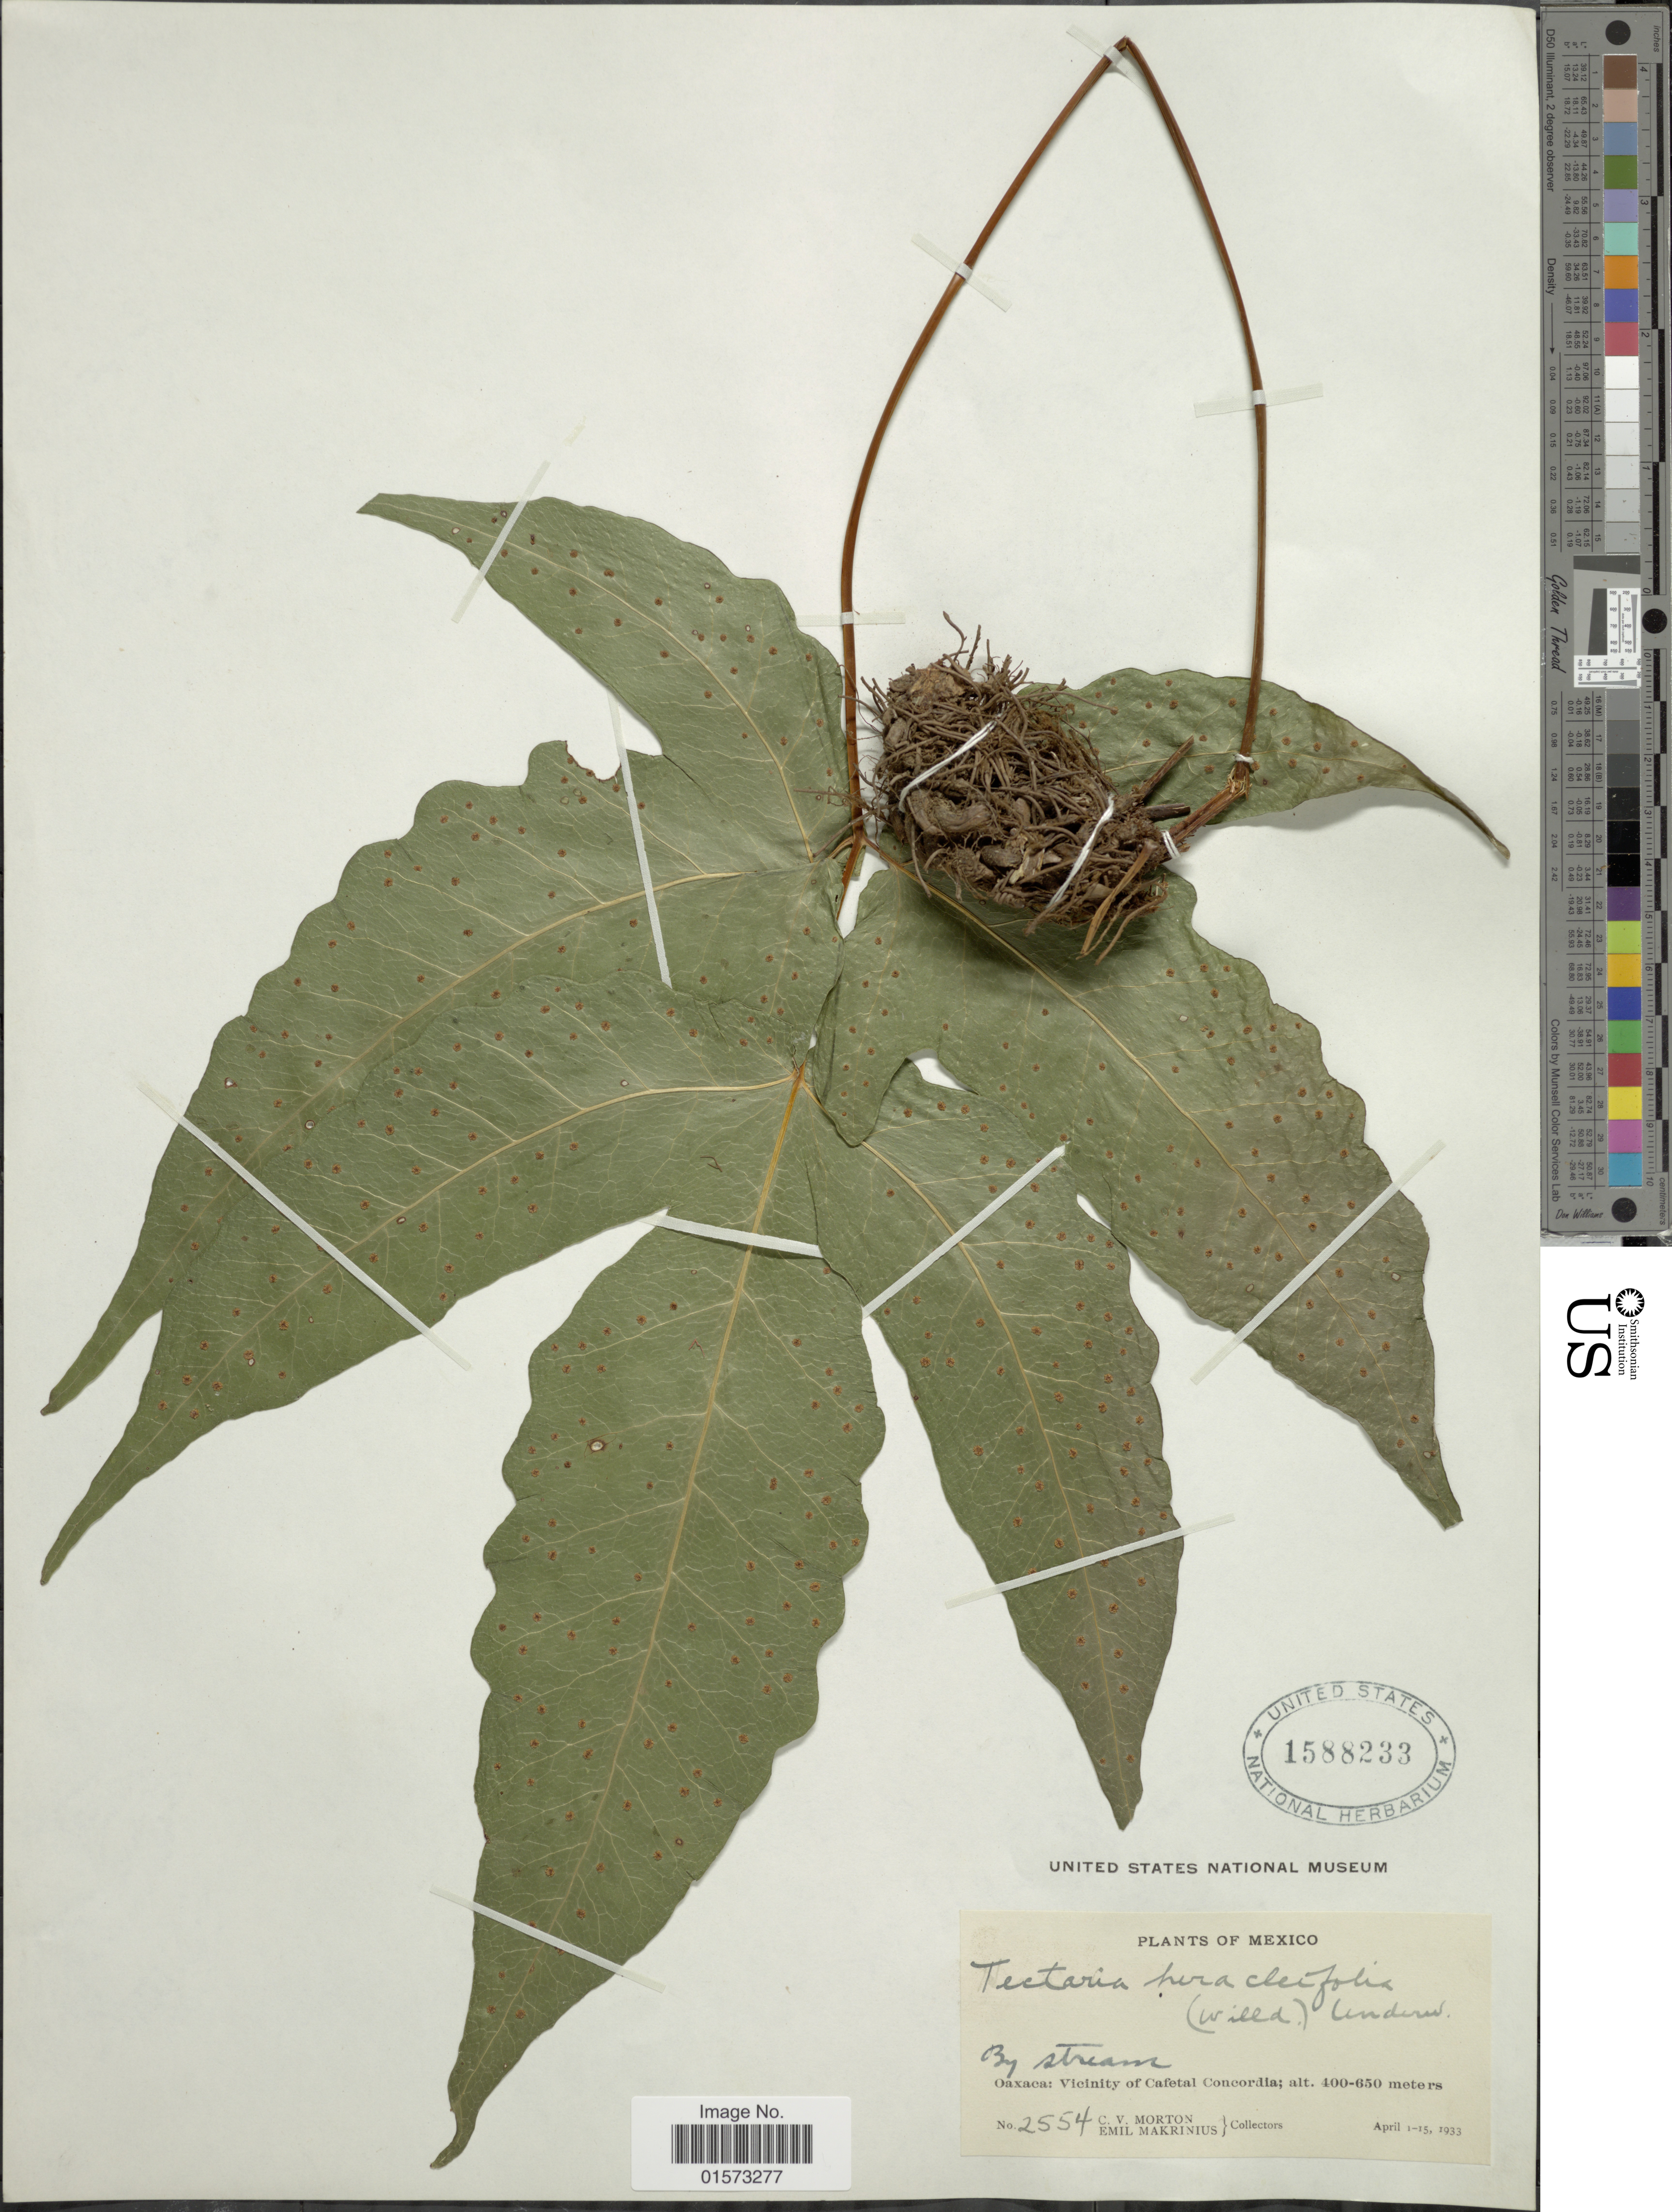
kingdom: Plantae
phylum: Tracheophyta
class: Polypodiopsida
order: Polypodiales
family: Tectariaceae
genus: Tectaria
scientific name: Tectaria heracleifolia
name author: (Willd.) Underw.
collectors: C. V. Morton & E. Makrinius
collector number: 2554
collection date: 1933-04-01/1933-04-15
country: Mexico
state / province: Oaxaca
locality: Vicinity of Cafetal Concordia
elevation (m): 400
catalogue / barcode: US 1588233